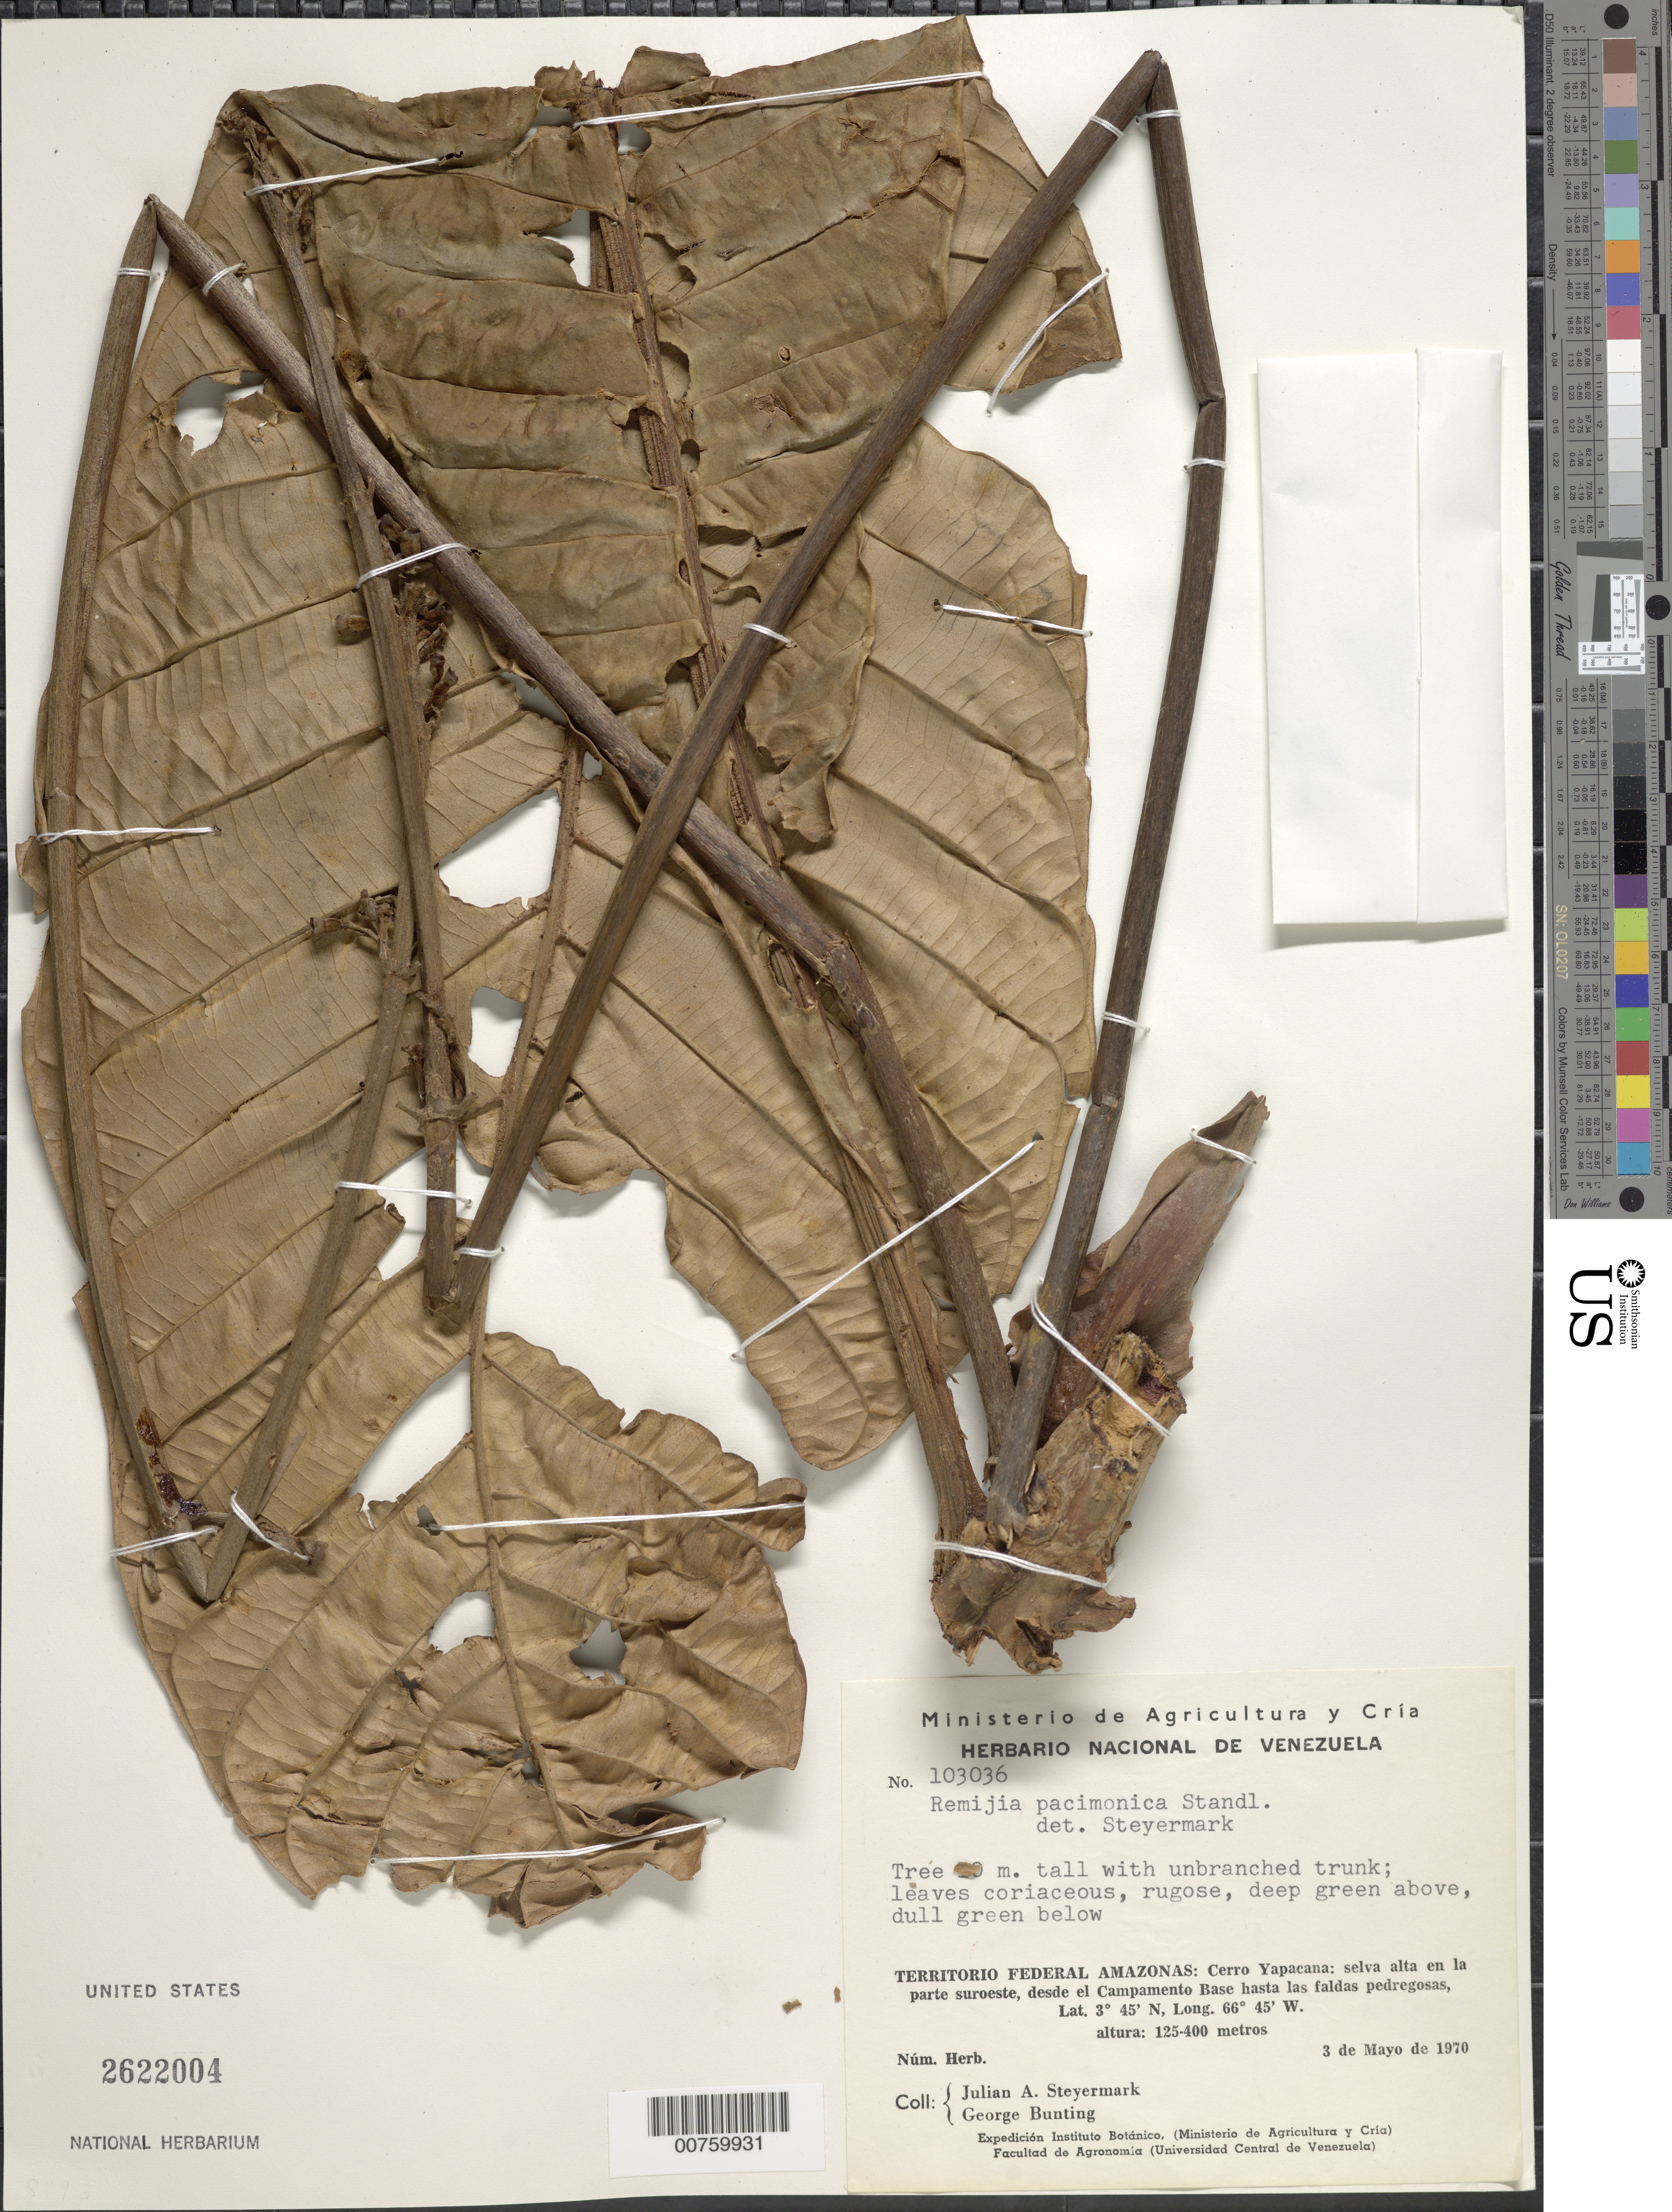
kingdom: Plantae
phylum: Tracheophyta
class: Magnoliopsida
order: Gentianales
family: Rubiaceae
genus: Remijia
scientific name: Remijia pacimonica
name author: Standl.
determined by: Steyermark, Julian A., (VEN)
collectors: J. Steyermark & G. S. Bunting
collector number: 103036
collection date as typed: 3-May-70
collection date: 1970-05-03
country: Venezuela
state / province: Amazonas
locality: Cerro Yapacána, parte suroeste, desde el Campamento Base hasta las faldas pedregosas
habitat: High forest in the southwestern part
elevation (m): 125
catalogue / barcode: US 2622004